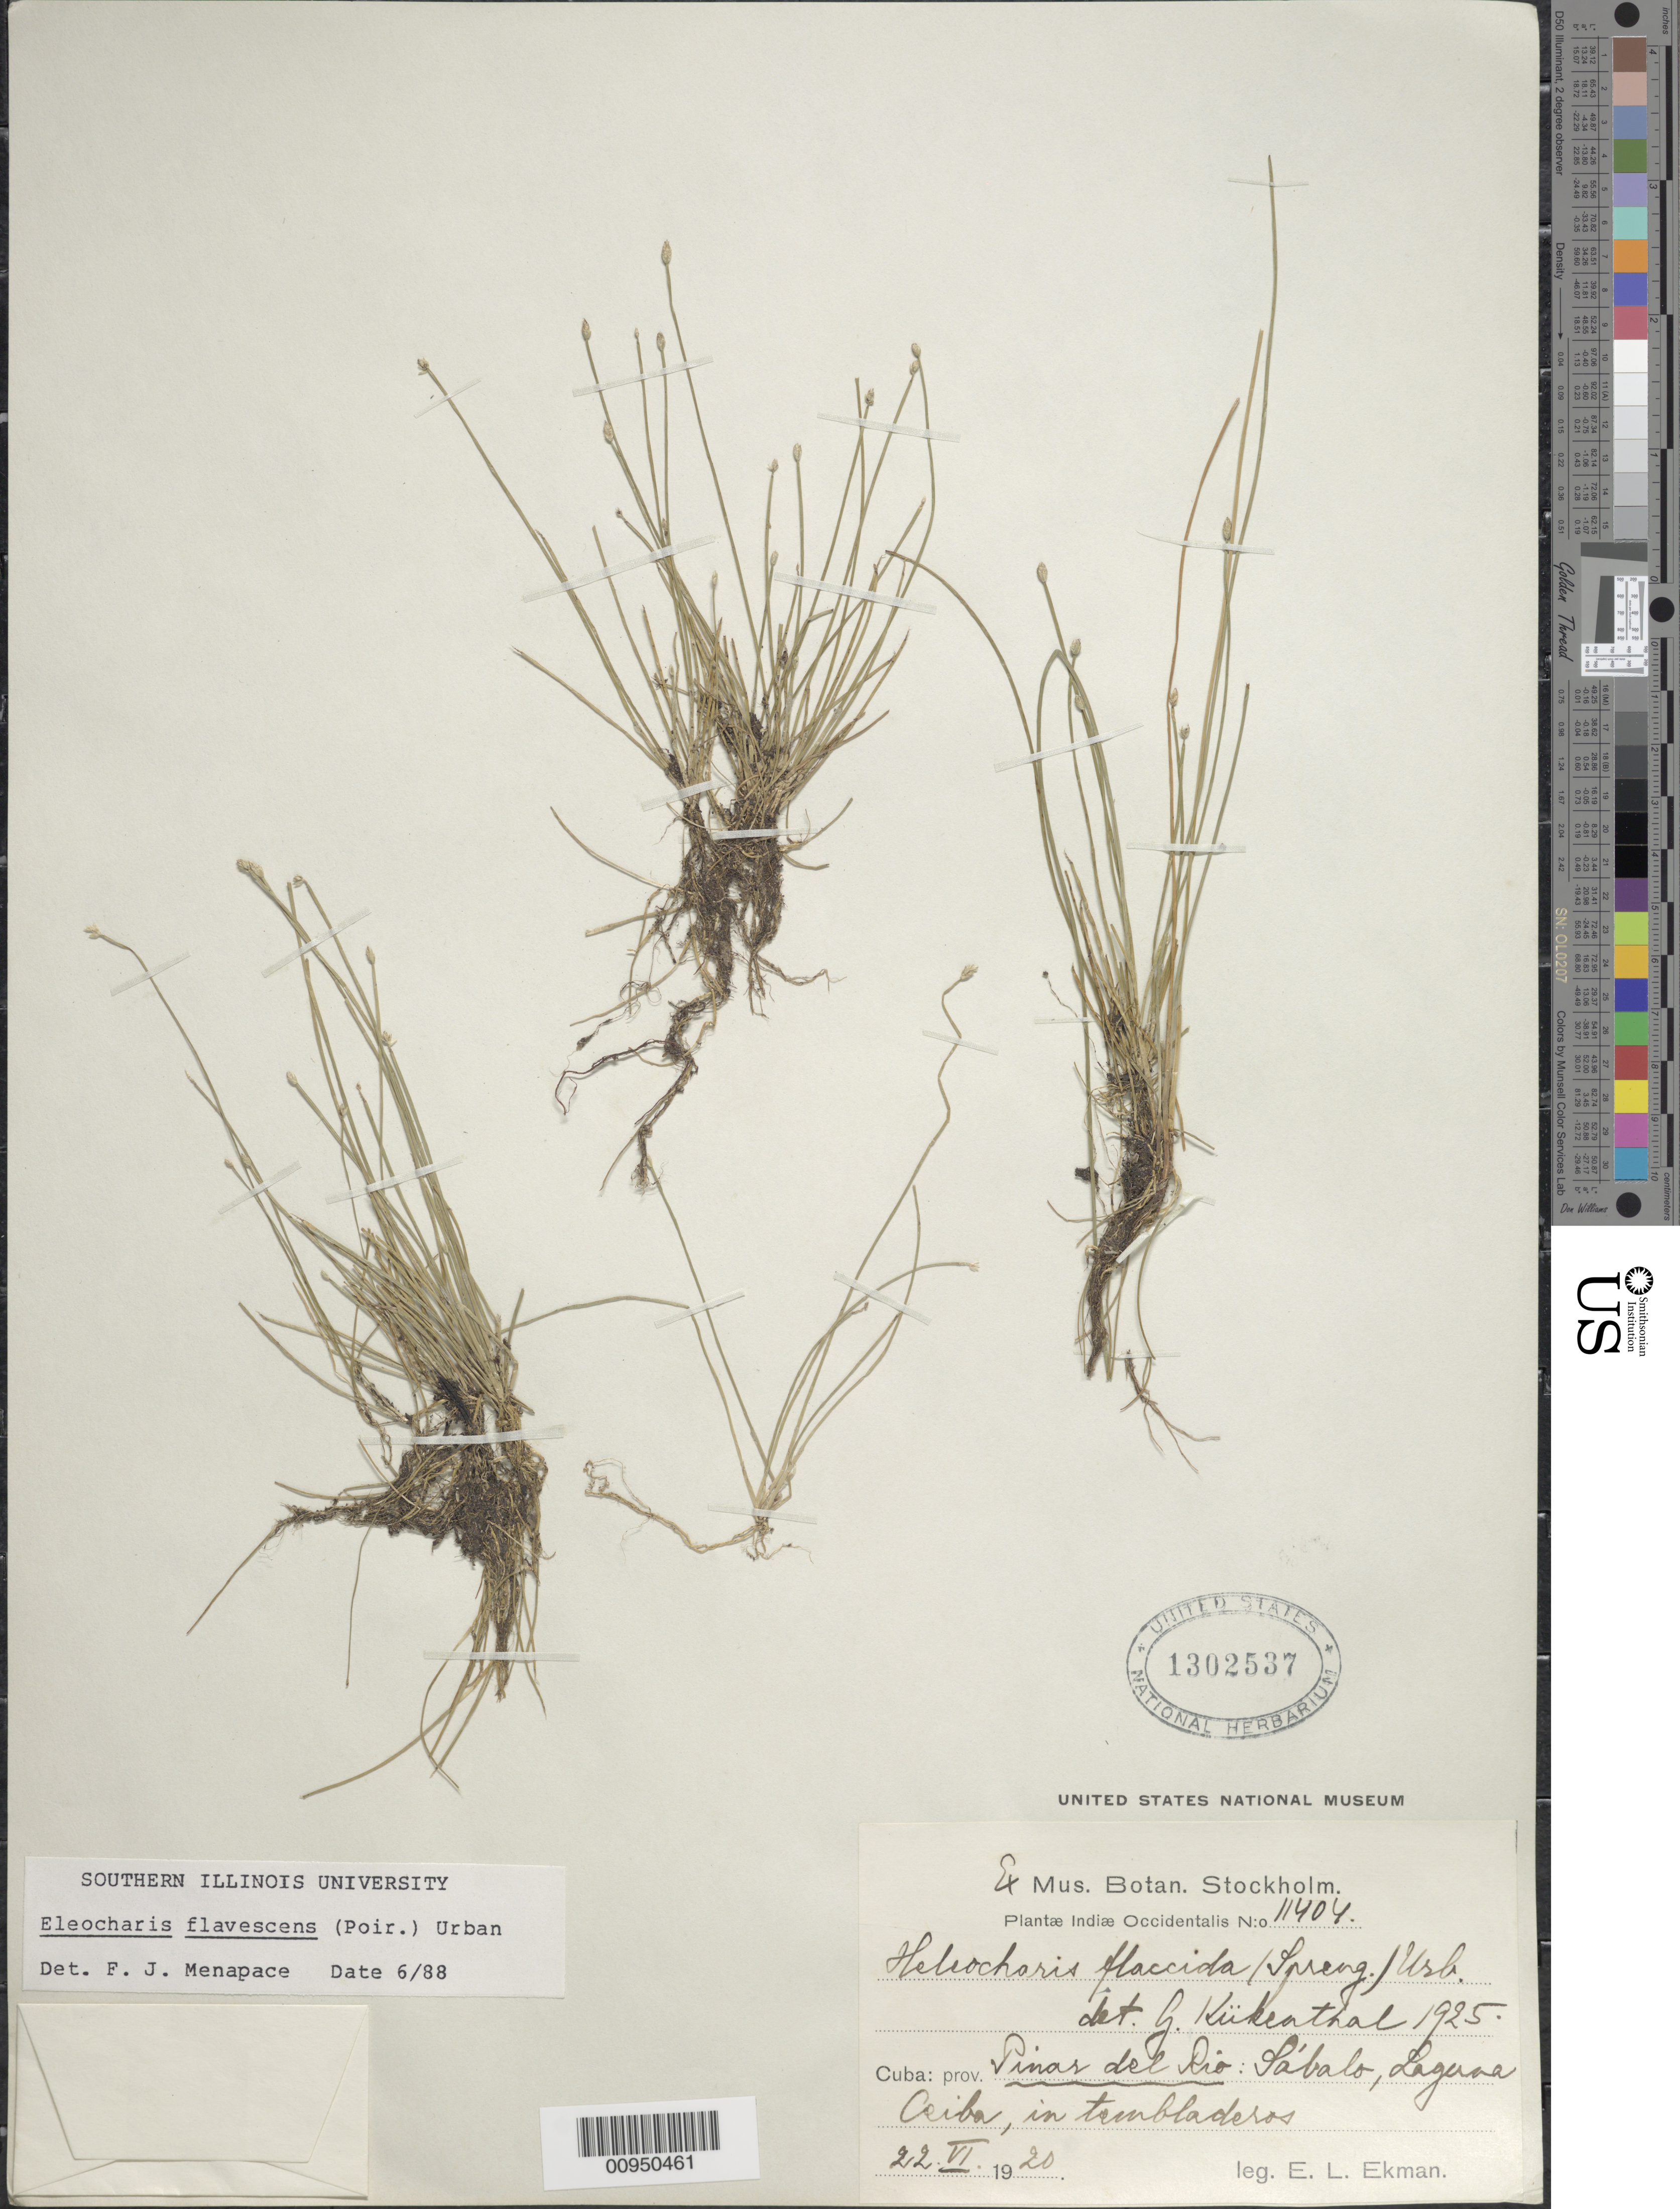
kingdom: Plantae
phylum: Tracheophyta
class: Liliopsida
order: Poales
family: Cyperaceae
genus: Eleocharis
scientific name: Eleocharis flavescens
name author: (Poir.) Urb.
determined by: Menapace, F. J.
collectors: E. L. Ekman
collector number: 11404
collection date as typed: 22 Jun 1920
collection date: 1920-06-22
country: Cuba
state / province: Pinar del Rio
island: Cuba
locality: Sábalo, Laguna Criba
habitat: In tembladeros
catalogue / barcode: US 1302537